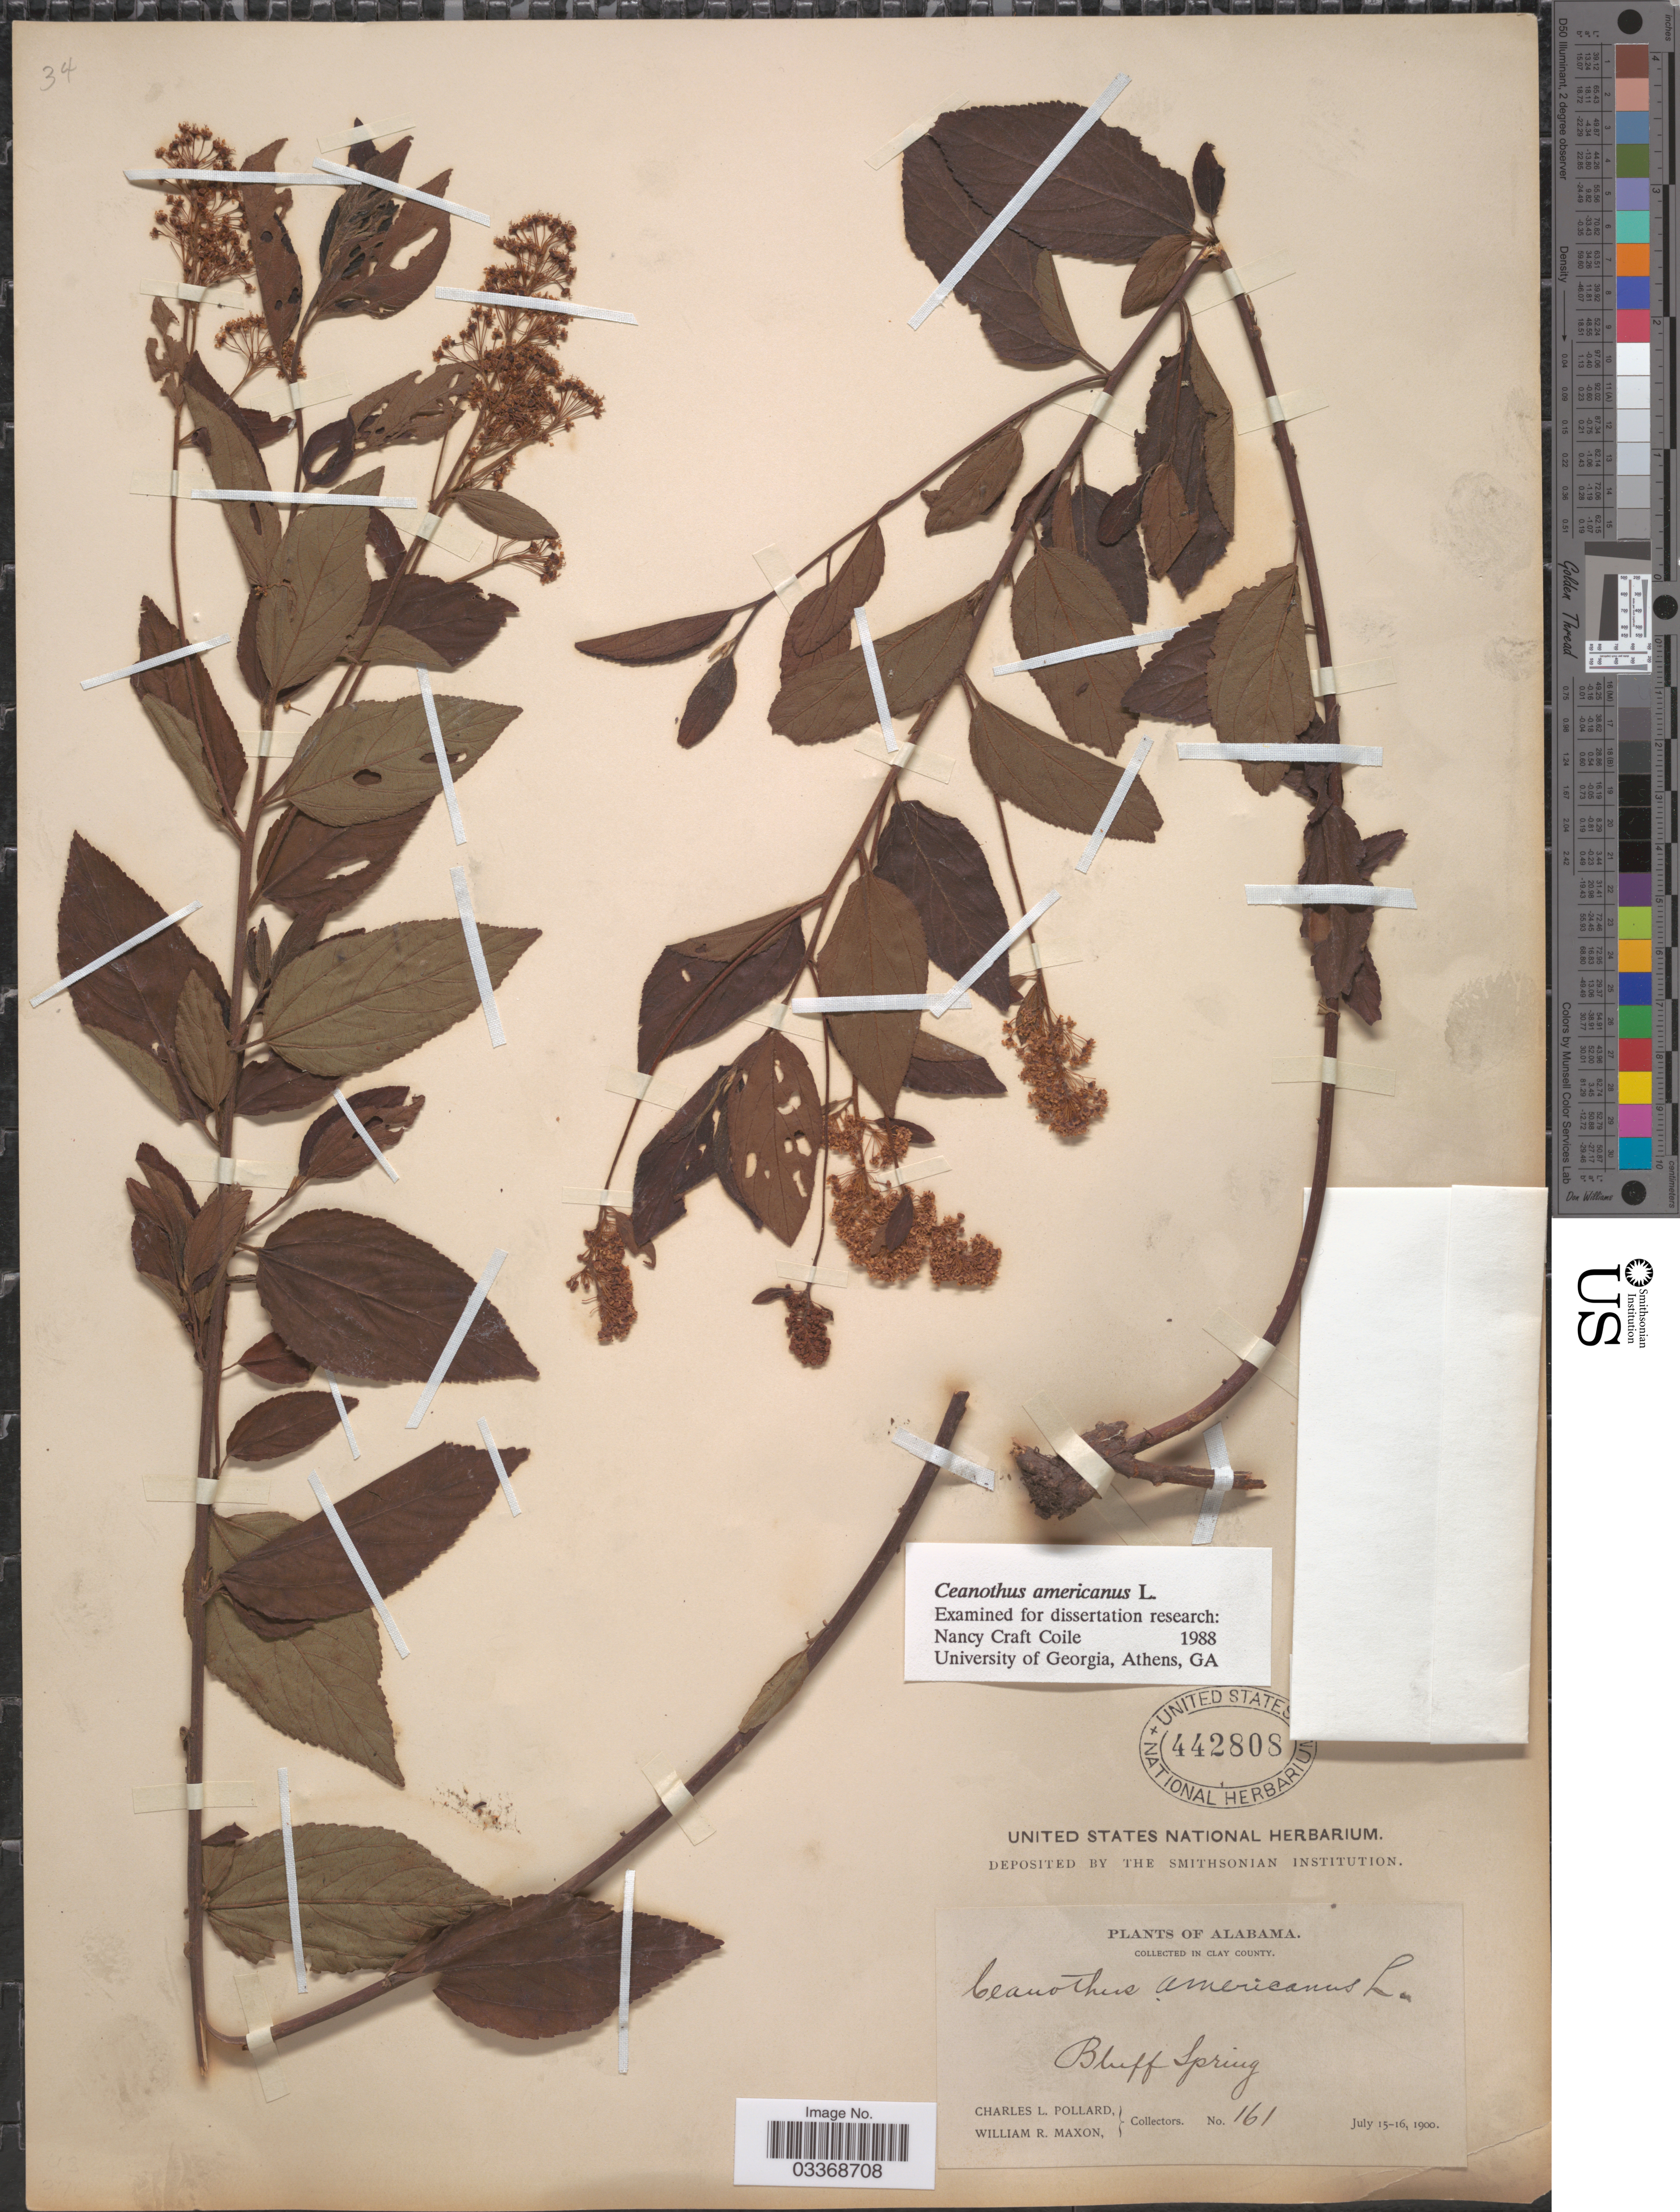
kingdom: Plantae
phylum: Tracheophyta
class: Magnoliopsida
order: Rosales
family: Rhamnaceae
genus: Ceanothus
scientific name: Ceanothus americanus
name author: L.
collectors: C. L. Pollard & W. R. Maxon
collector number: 161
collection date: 1900-07-15/1900-07-16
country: United States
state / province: Alabama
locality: Clay County. Bluff Spring.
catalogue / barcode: US 442808